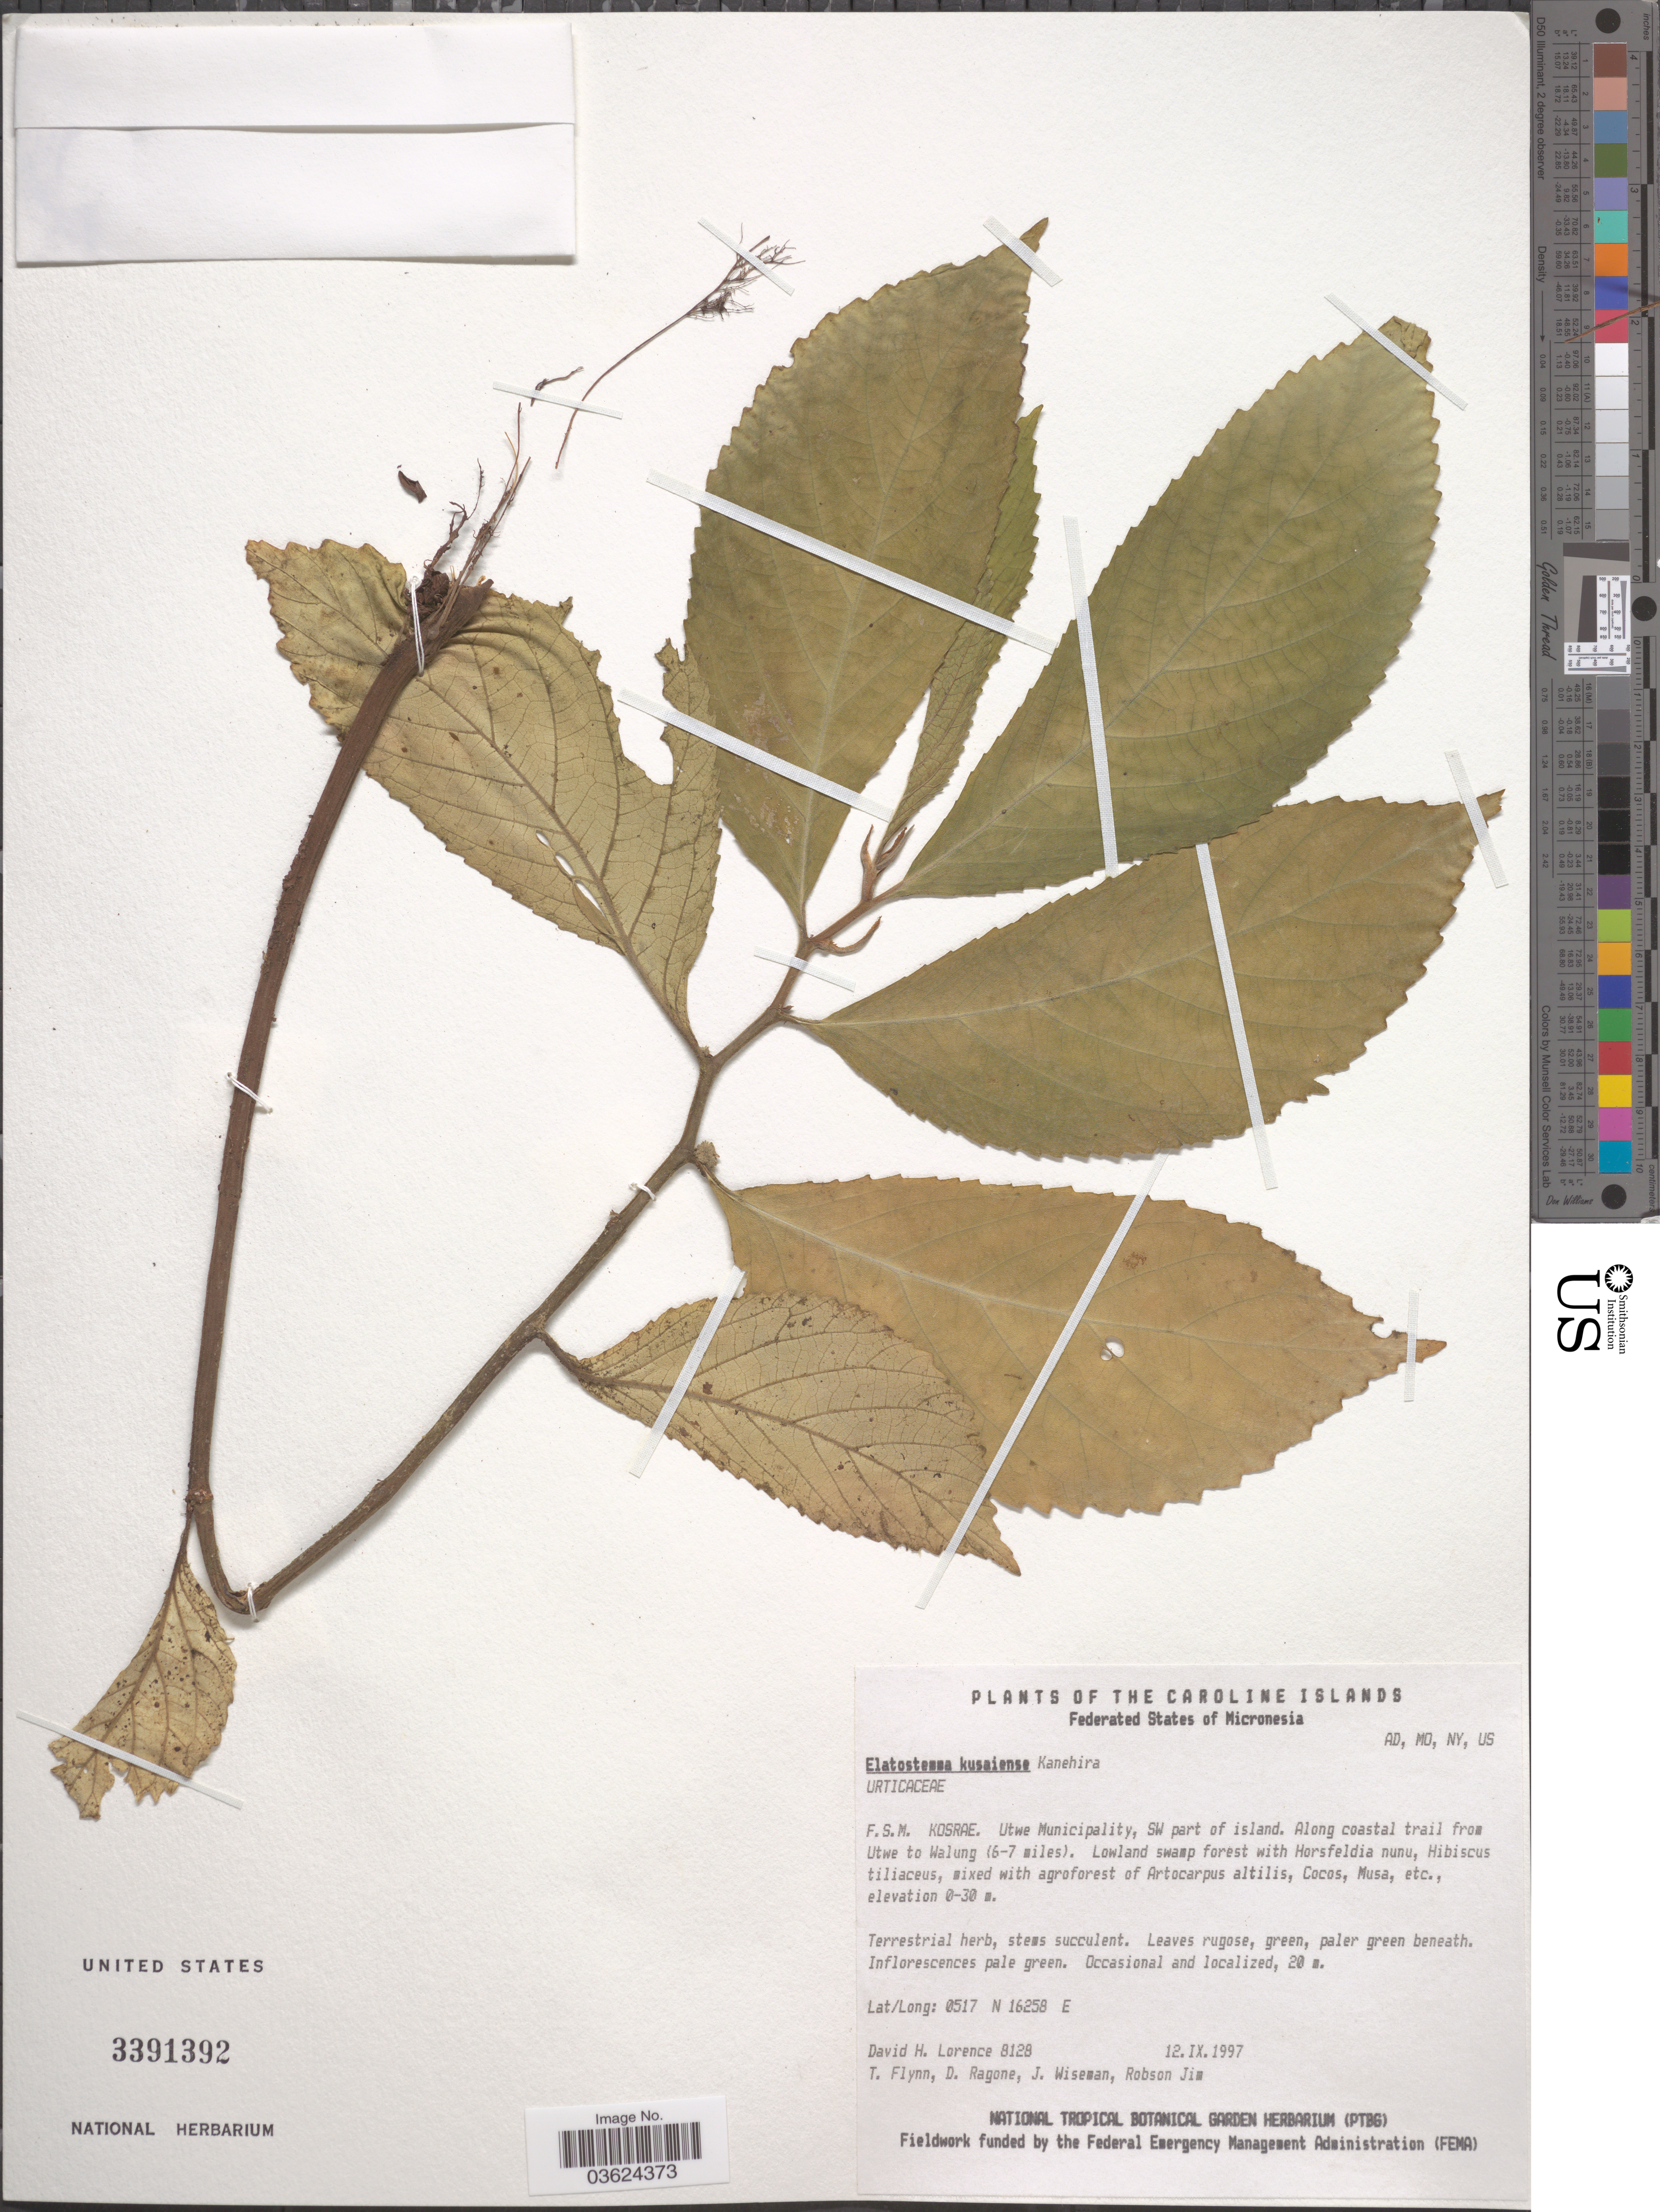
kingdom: Plantae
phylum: Tracheophyta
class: Magnoliopsida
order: Rosales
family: Urticaceae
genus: Elatostema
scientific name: Elatostema kusaiense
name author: Kaneh.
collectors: D. Lorence, T. Flynn, D. Ragone, J. Wiseman & R. Jim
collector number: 8128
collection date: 1997-09-12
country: Micronesia, Federated States of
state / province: Kosrae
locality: F.S.M. Kosræ. Utwe Municipality, SW part of island. Along coastal trail from Utwe to Walung (6-7 miles).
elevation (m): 0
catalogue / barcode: US 3391392